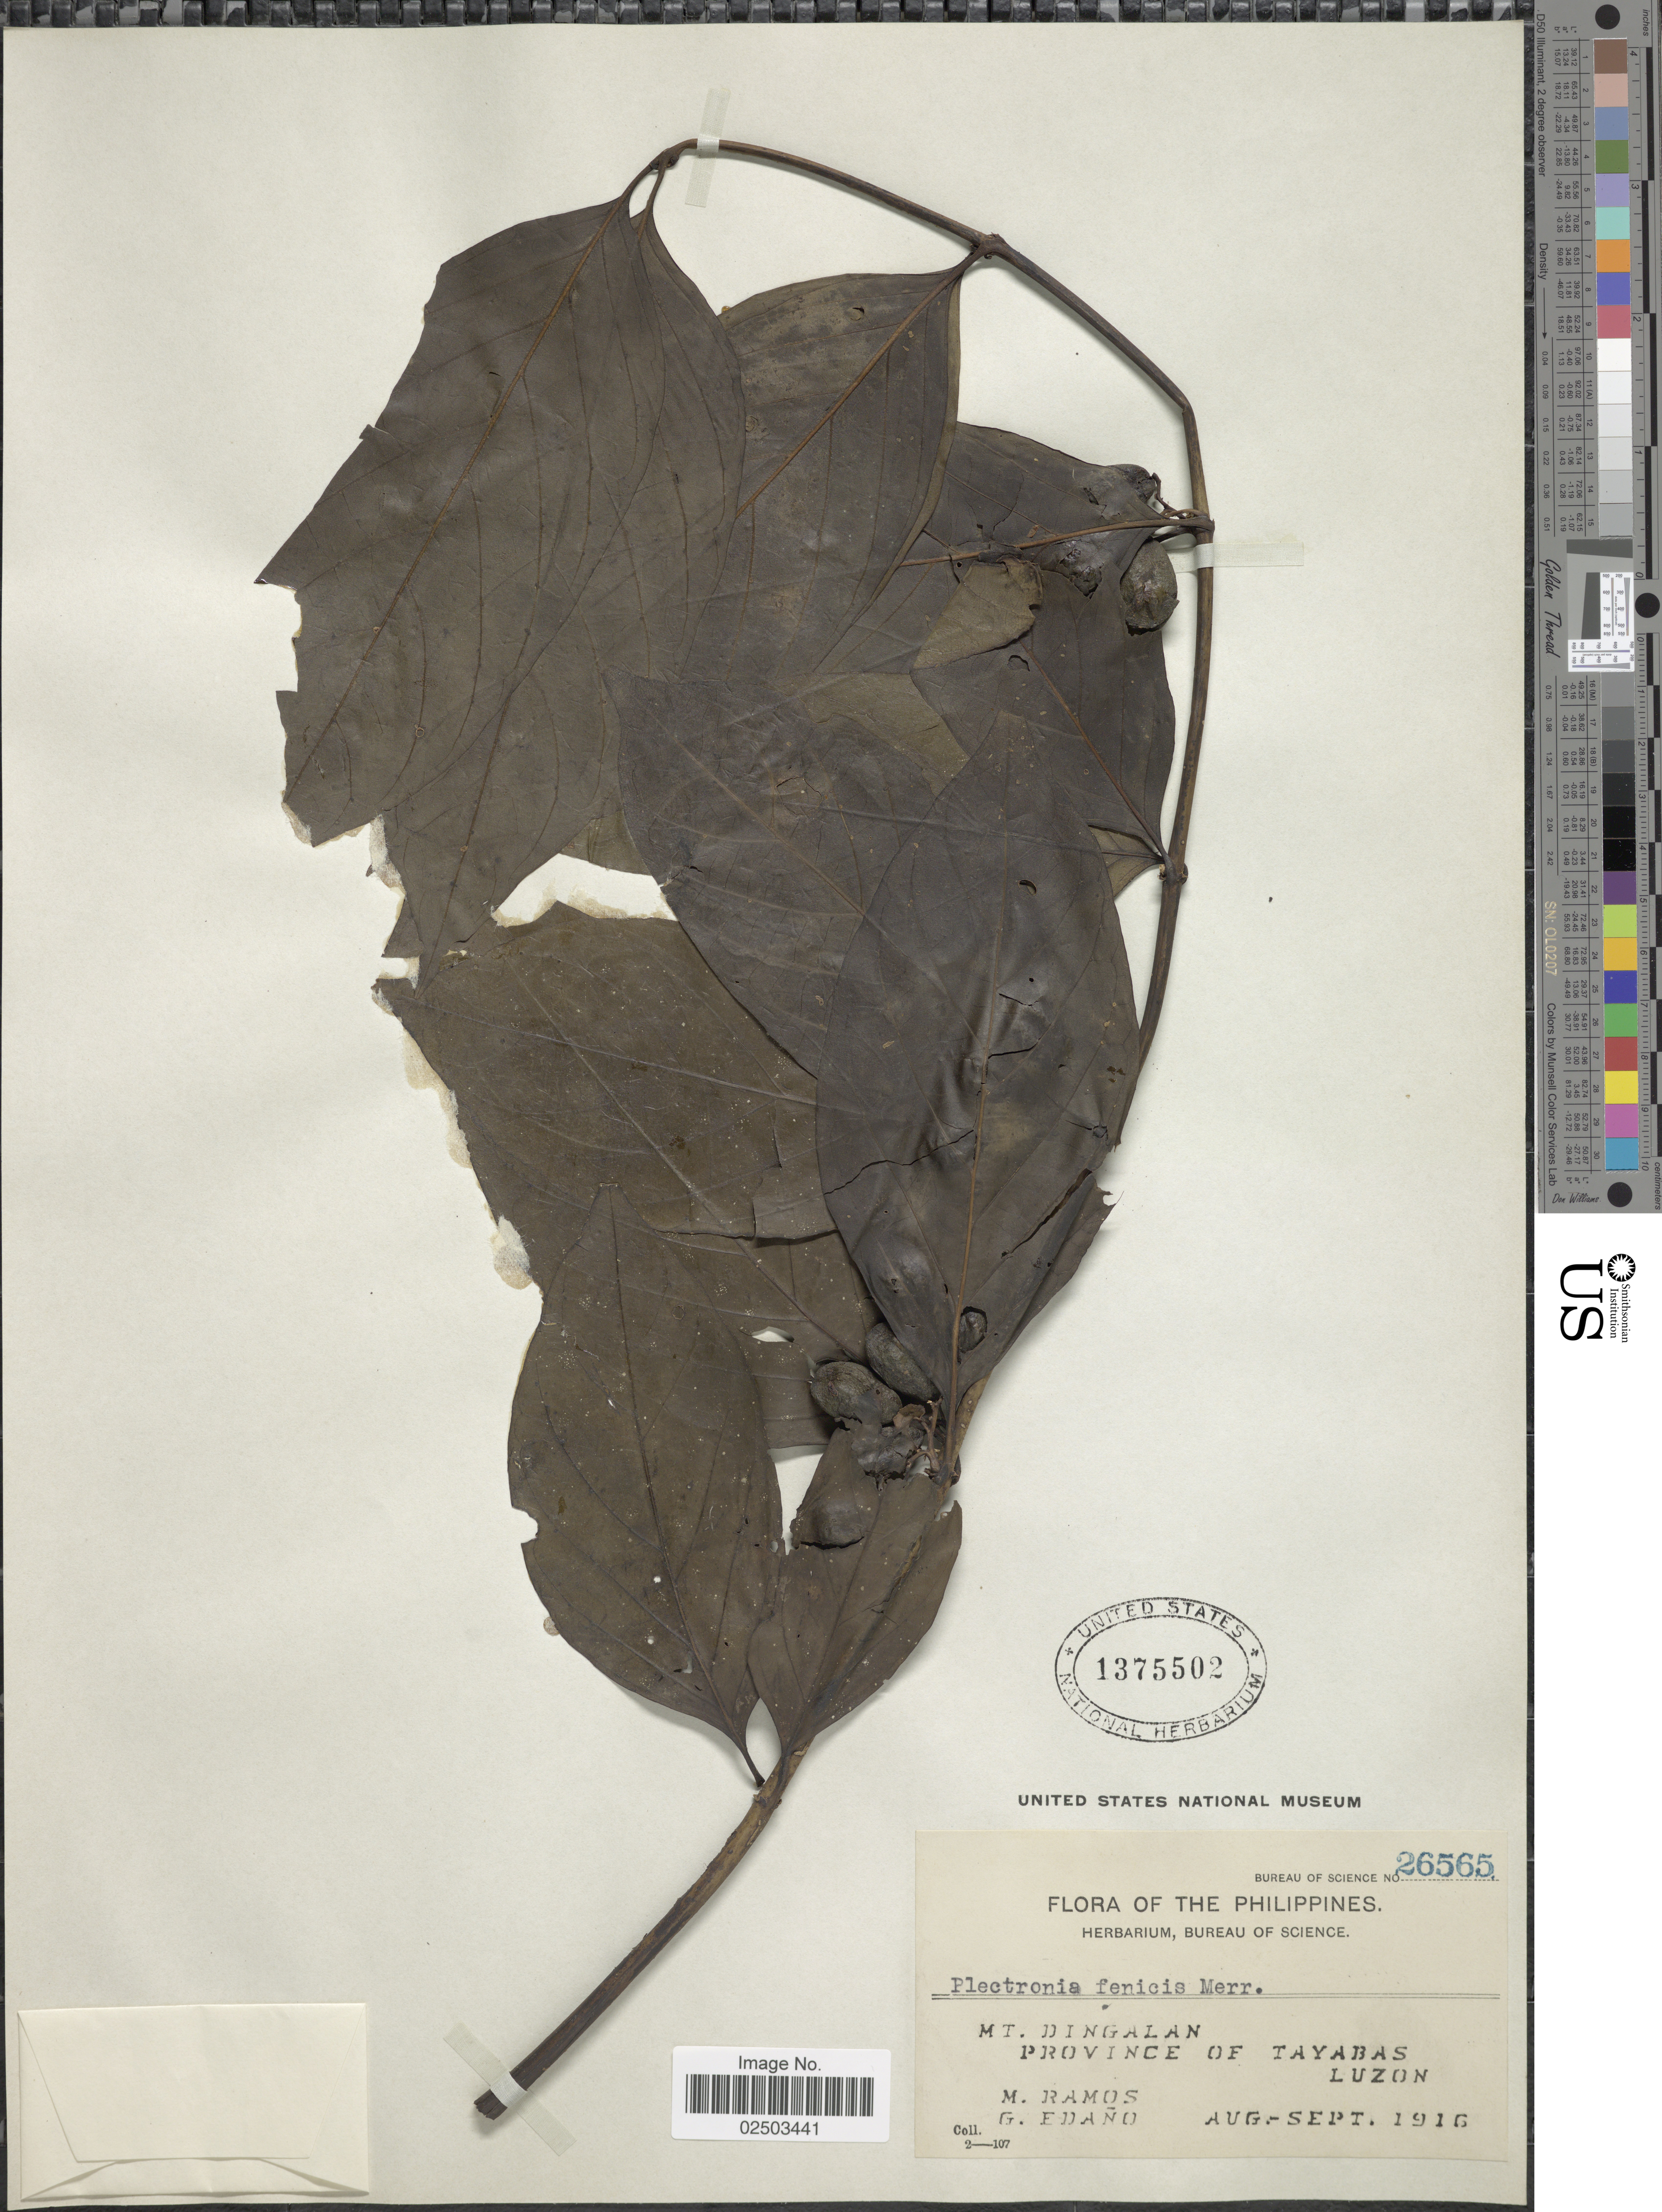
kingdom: Plantae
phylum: Tracheophyta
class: Magnoliopsida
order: Gentianales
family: Rubiaceae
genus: Canthium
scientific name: Canthium fenicis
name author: (Merr.) Merr.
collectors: M. Ramos & G. Edaño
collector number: Bureau of Science 26565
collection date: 1916-08/1916-09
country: Philippines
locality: Mt. Dingalan, Province of Tayabas, Luzon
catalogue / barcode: US 1375502